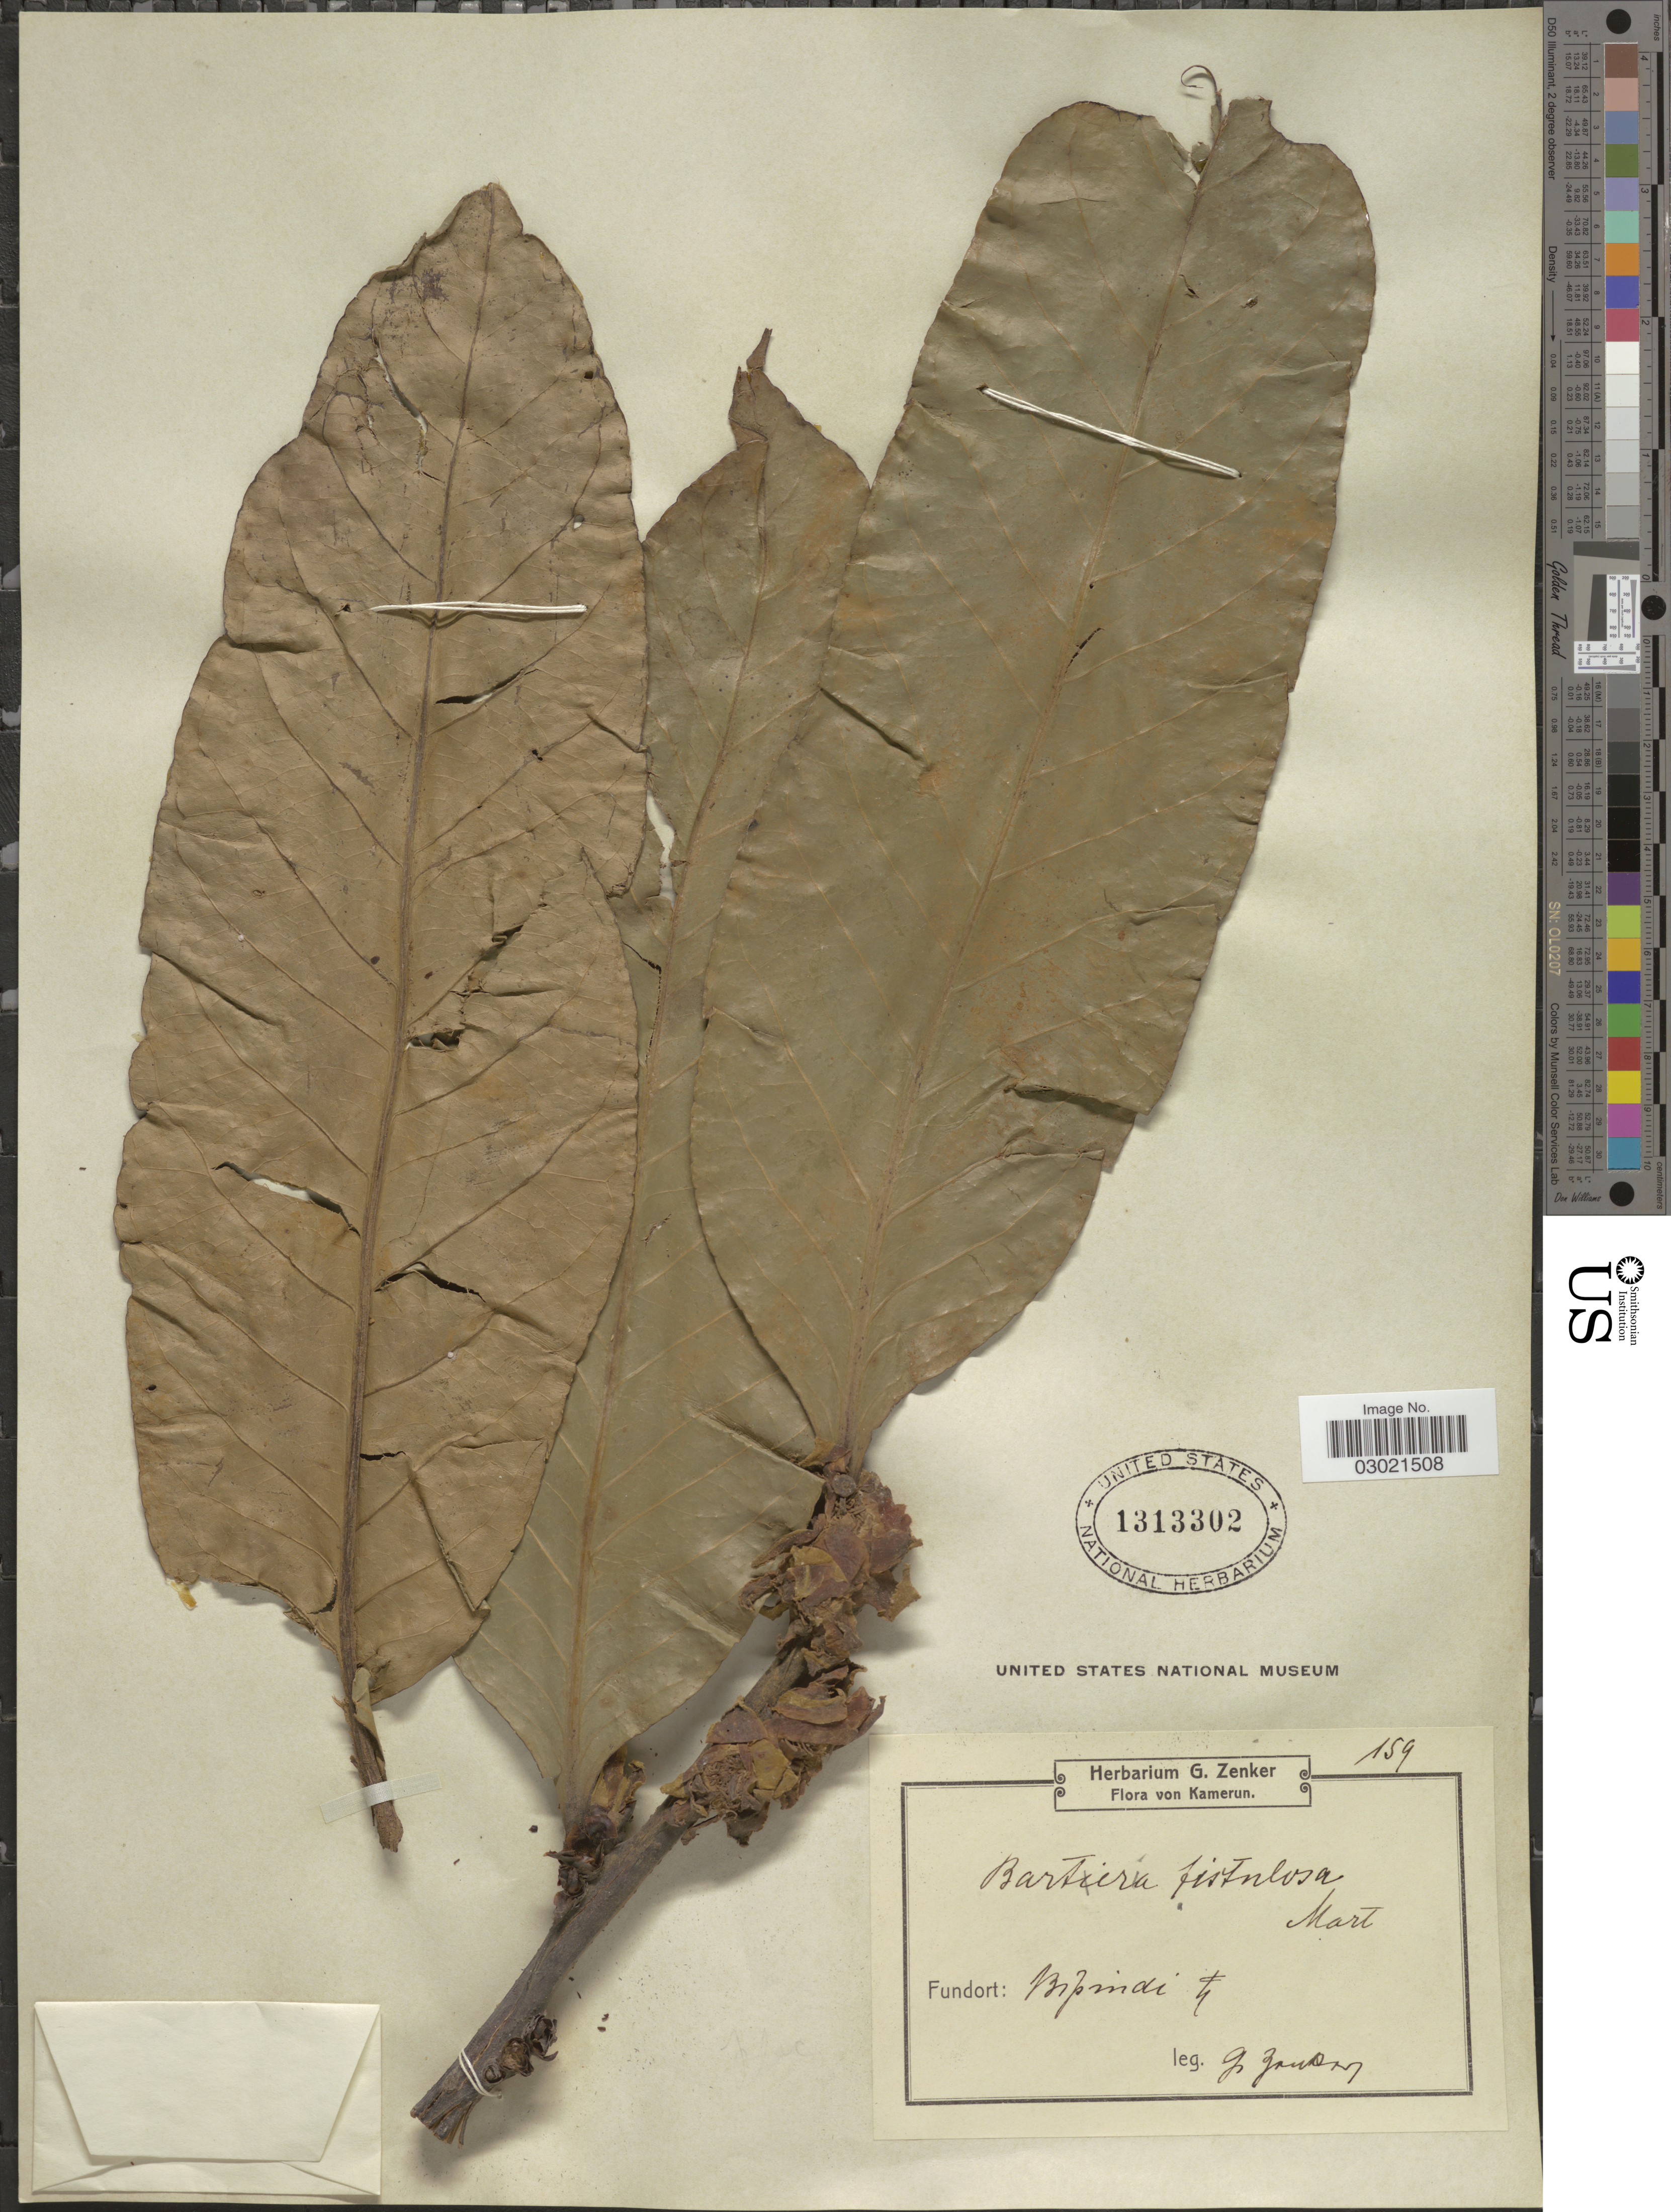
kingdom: Plantae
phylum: Tracheophyta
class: Magnoliopsida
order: Malpighiales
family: Passifloraceae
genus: Barteria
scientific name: Barteria fistulosa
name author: Mast.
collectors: G. A. Zenker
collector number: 159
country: Cameroon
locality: Bipindi.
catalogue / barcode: US 1313302